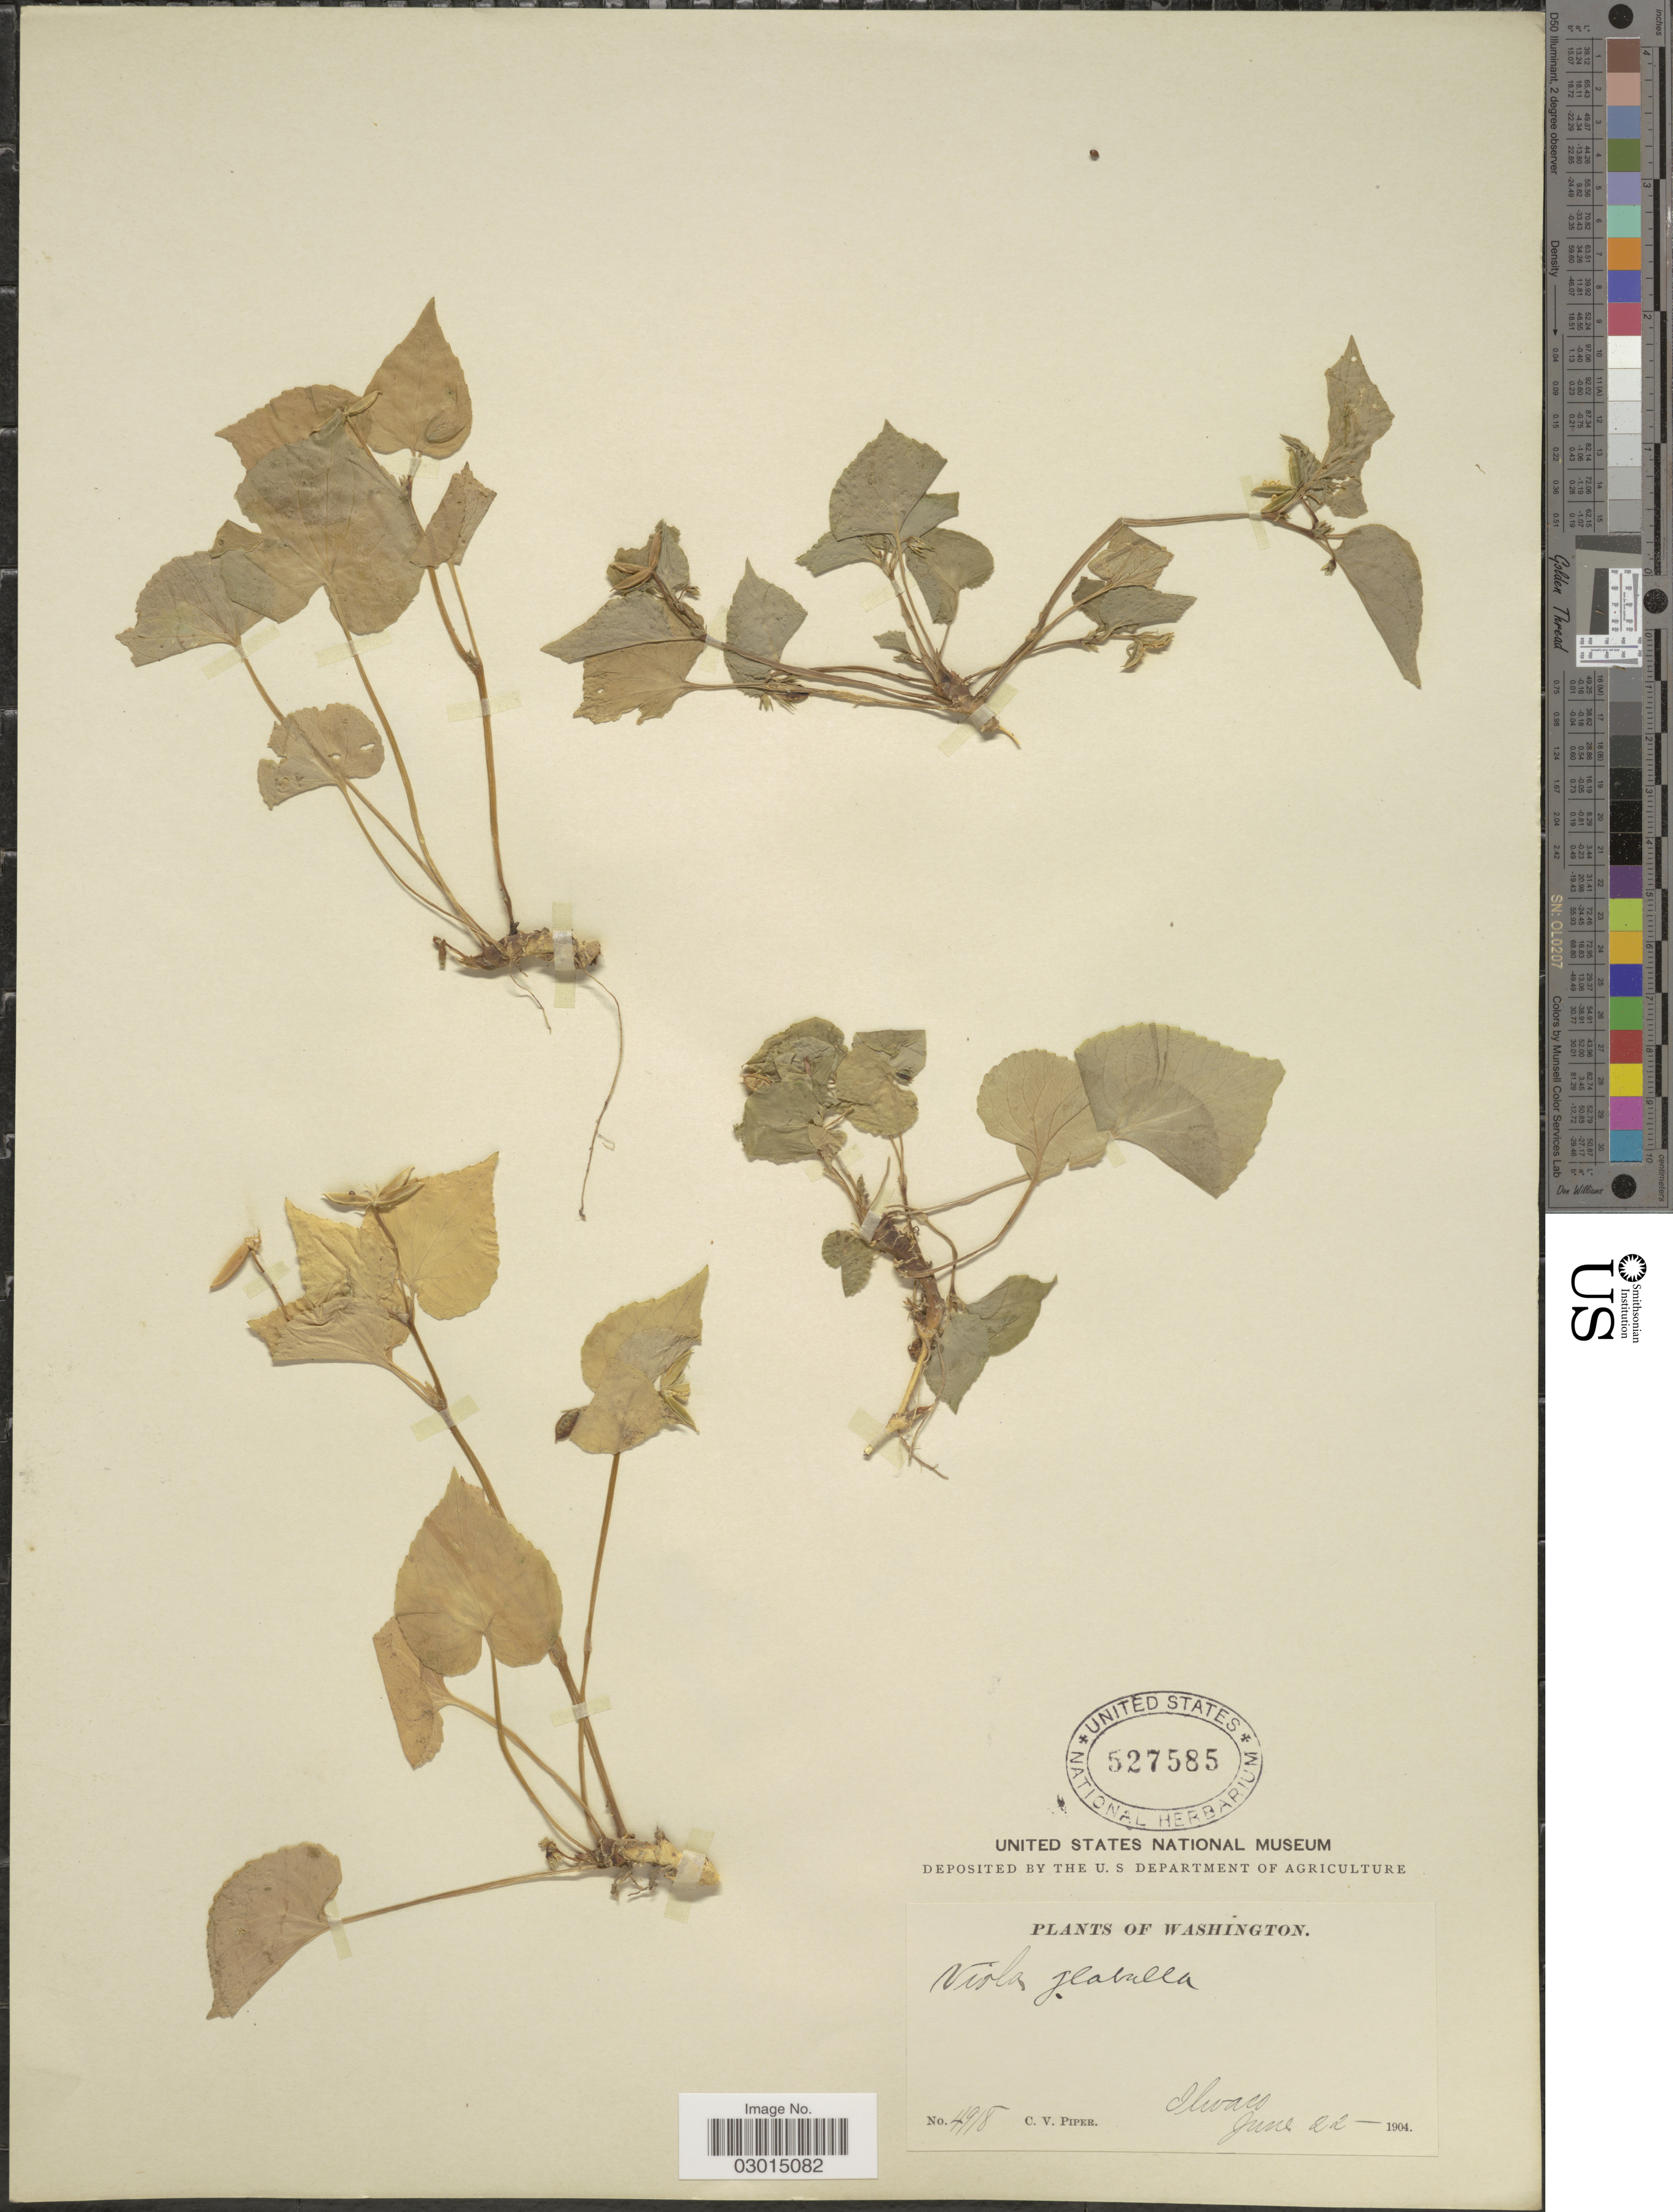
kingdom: Plantae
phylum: Tracheophyta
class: Magnoliopsida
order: Malpighiales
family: Violaceae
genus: Viola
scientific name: Viola glabella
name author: Nutt.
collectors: C. V. Piper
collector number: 4918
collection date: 1904-06-22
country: United States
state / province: Washington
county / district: Pacific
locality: Ilwaco.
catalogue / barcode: US 527585